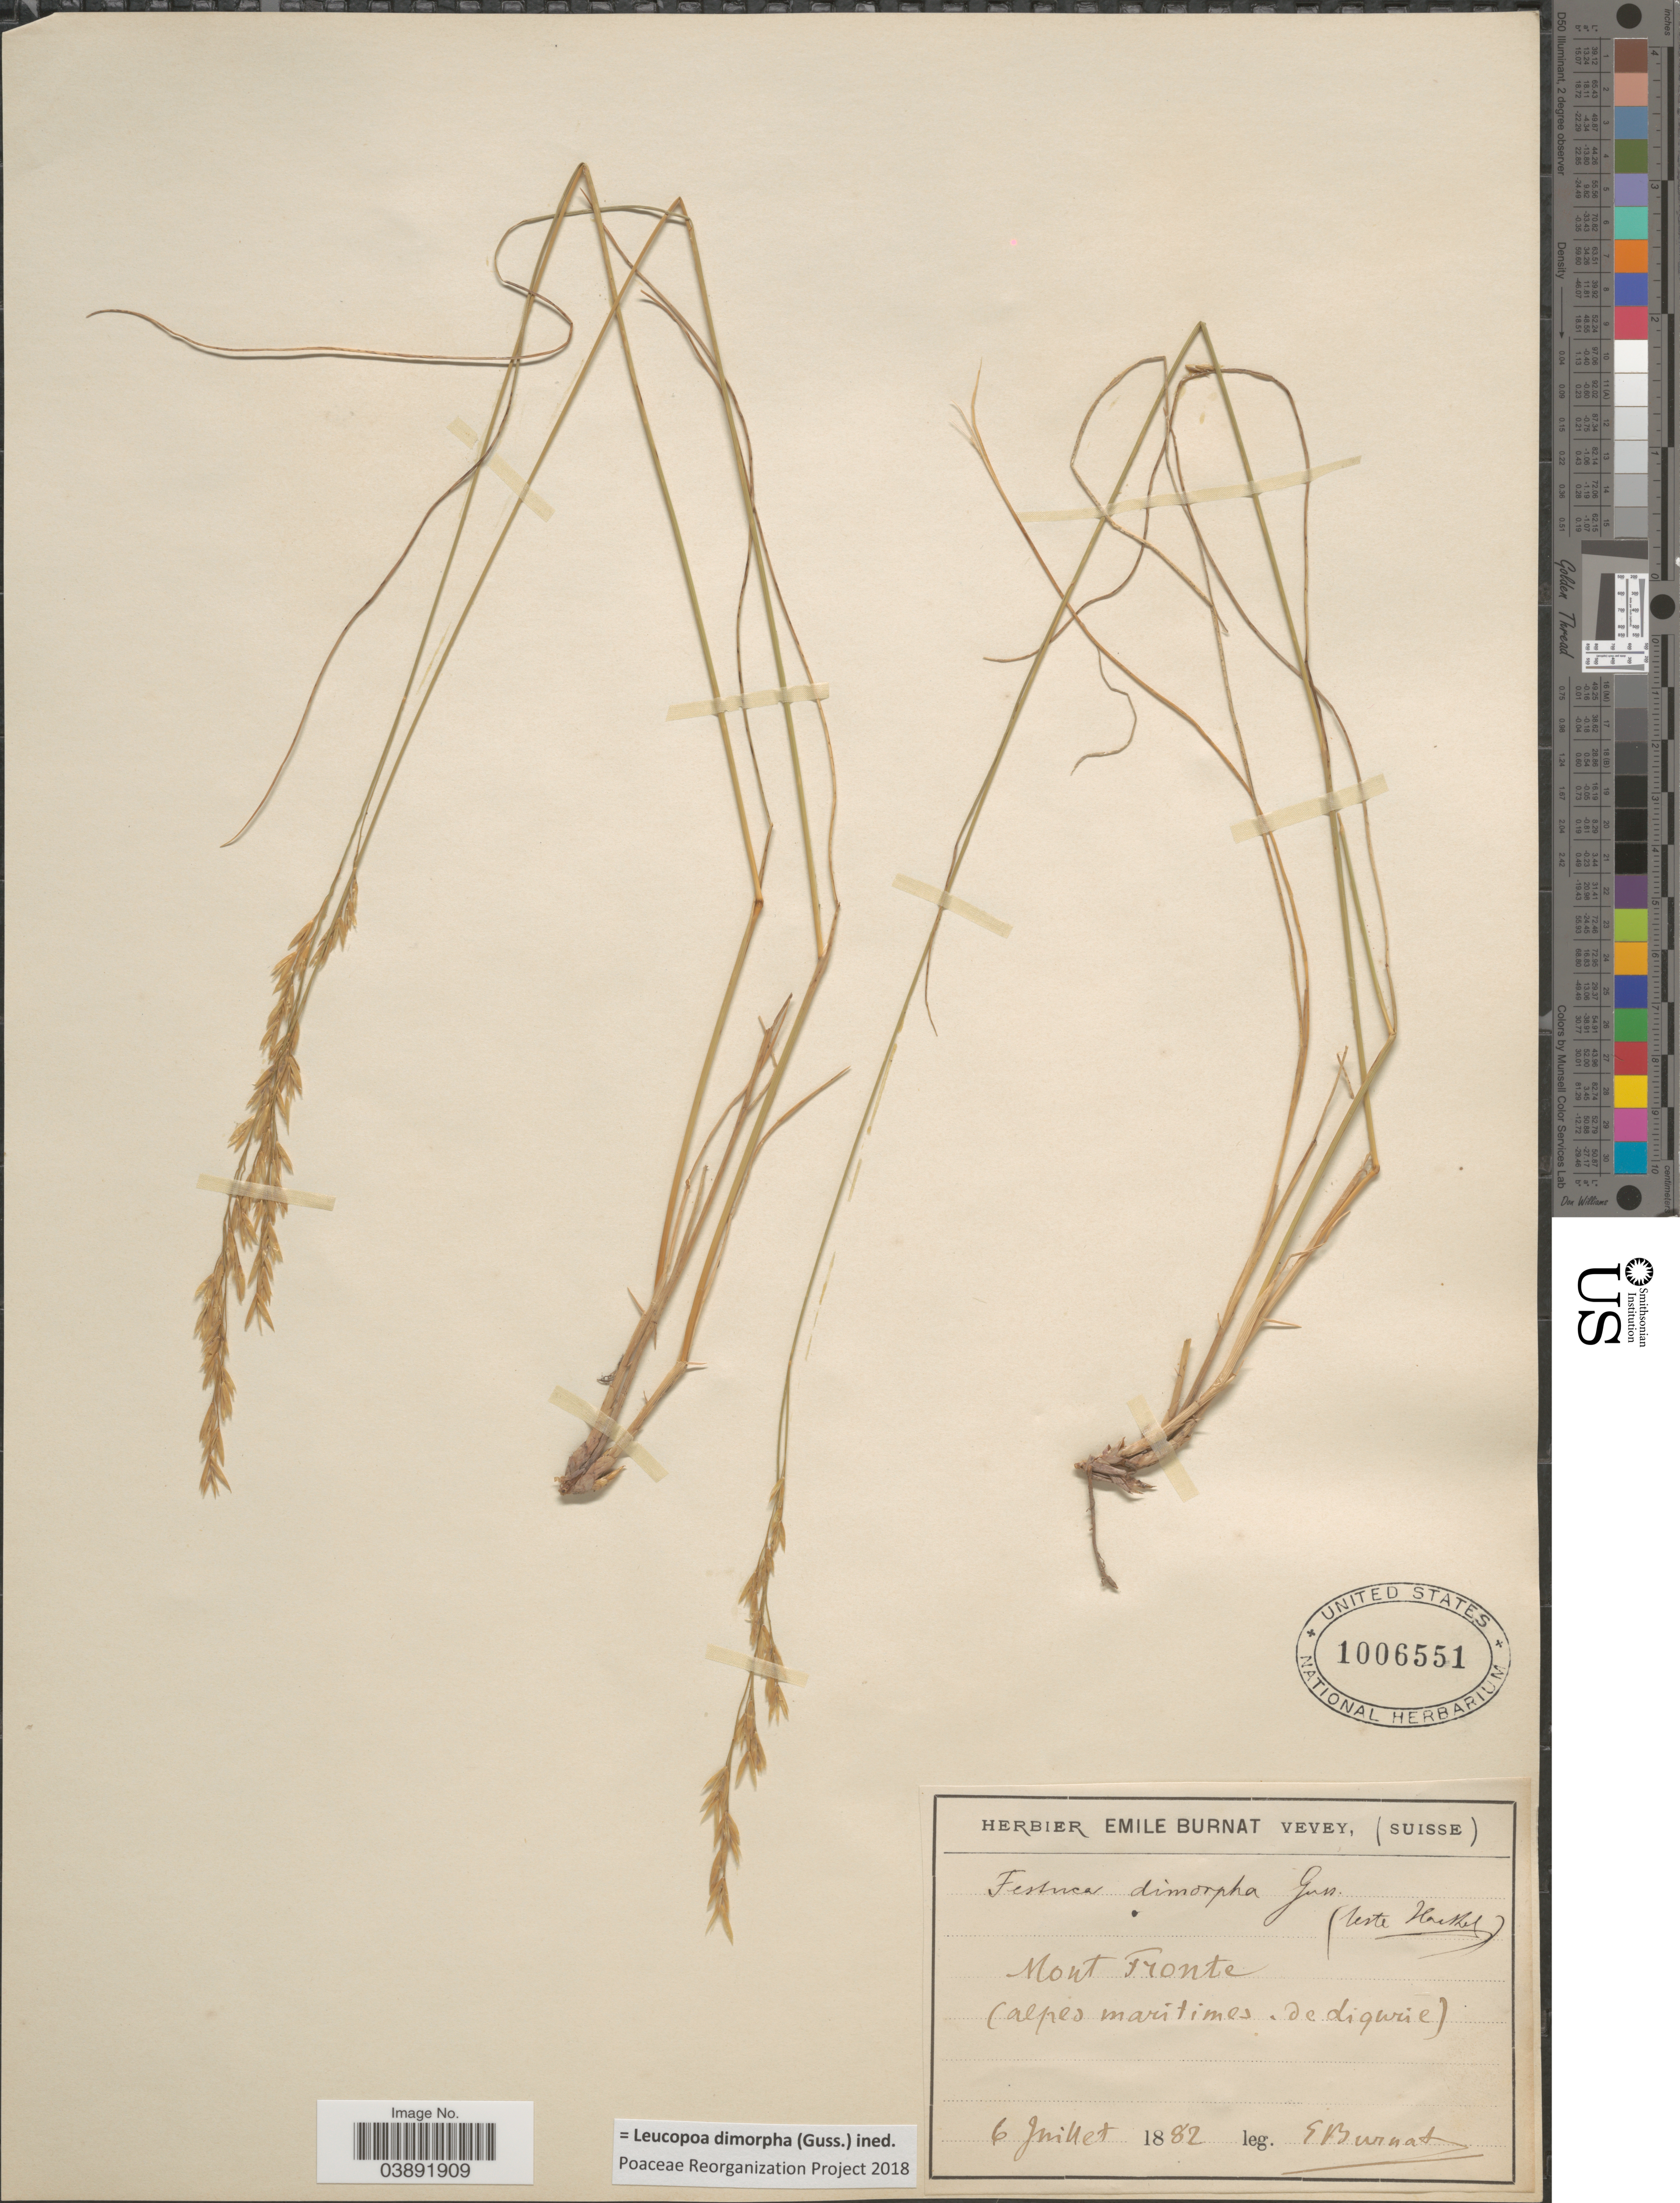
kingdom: Plantae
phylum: Tracheophyta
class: Liliopsida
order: Poales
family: Poaceae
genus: Leucopoa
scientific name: Leucopoa dimorpha ined.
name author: (Gussone)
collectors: E. Burnat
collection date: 1882-07-06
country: France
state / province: Provence-Alpes-Côte d'Azur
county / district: Alpes-Maritimes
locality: Mont Fronte (alpes maritimes de Ligurie).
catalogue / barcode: US 1006551